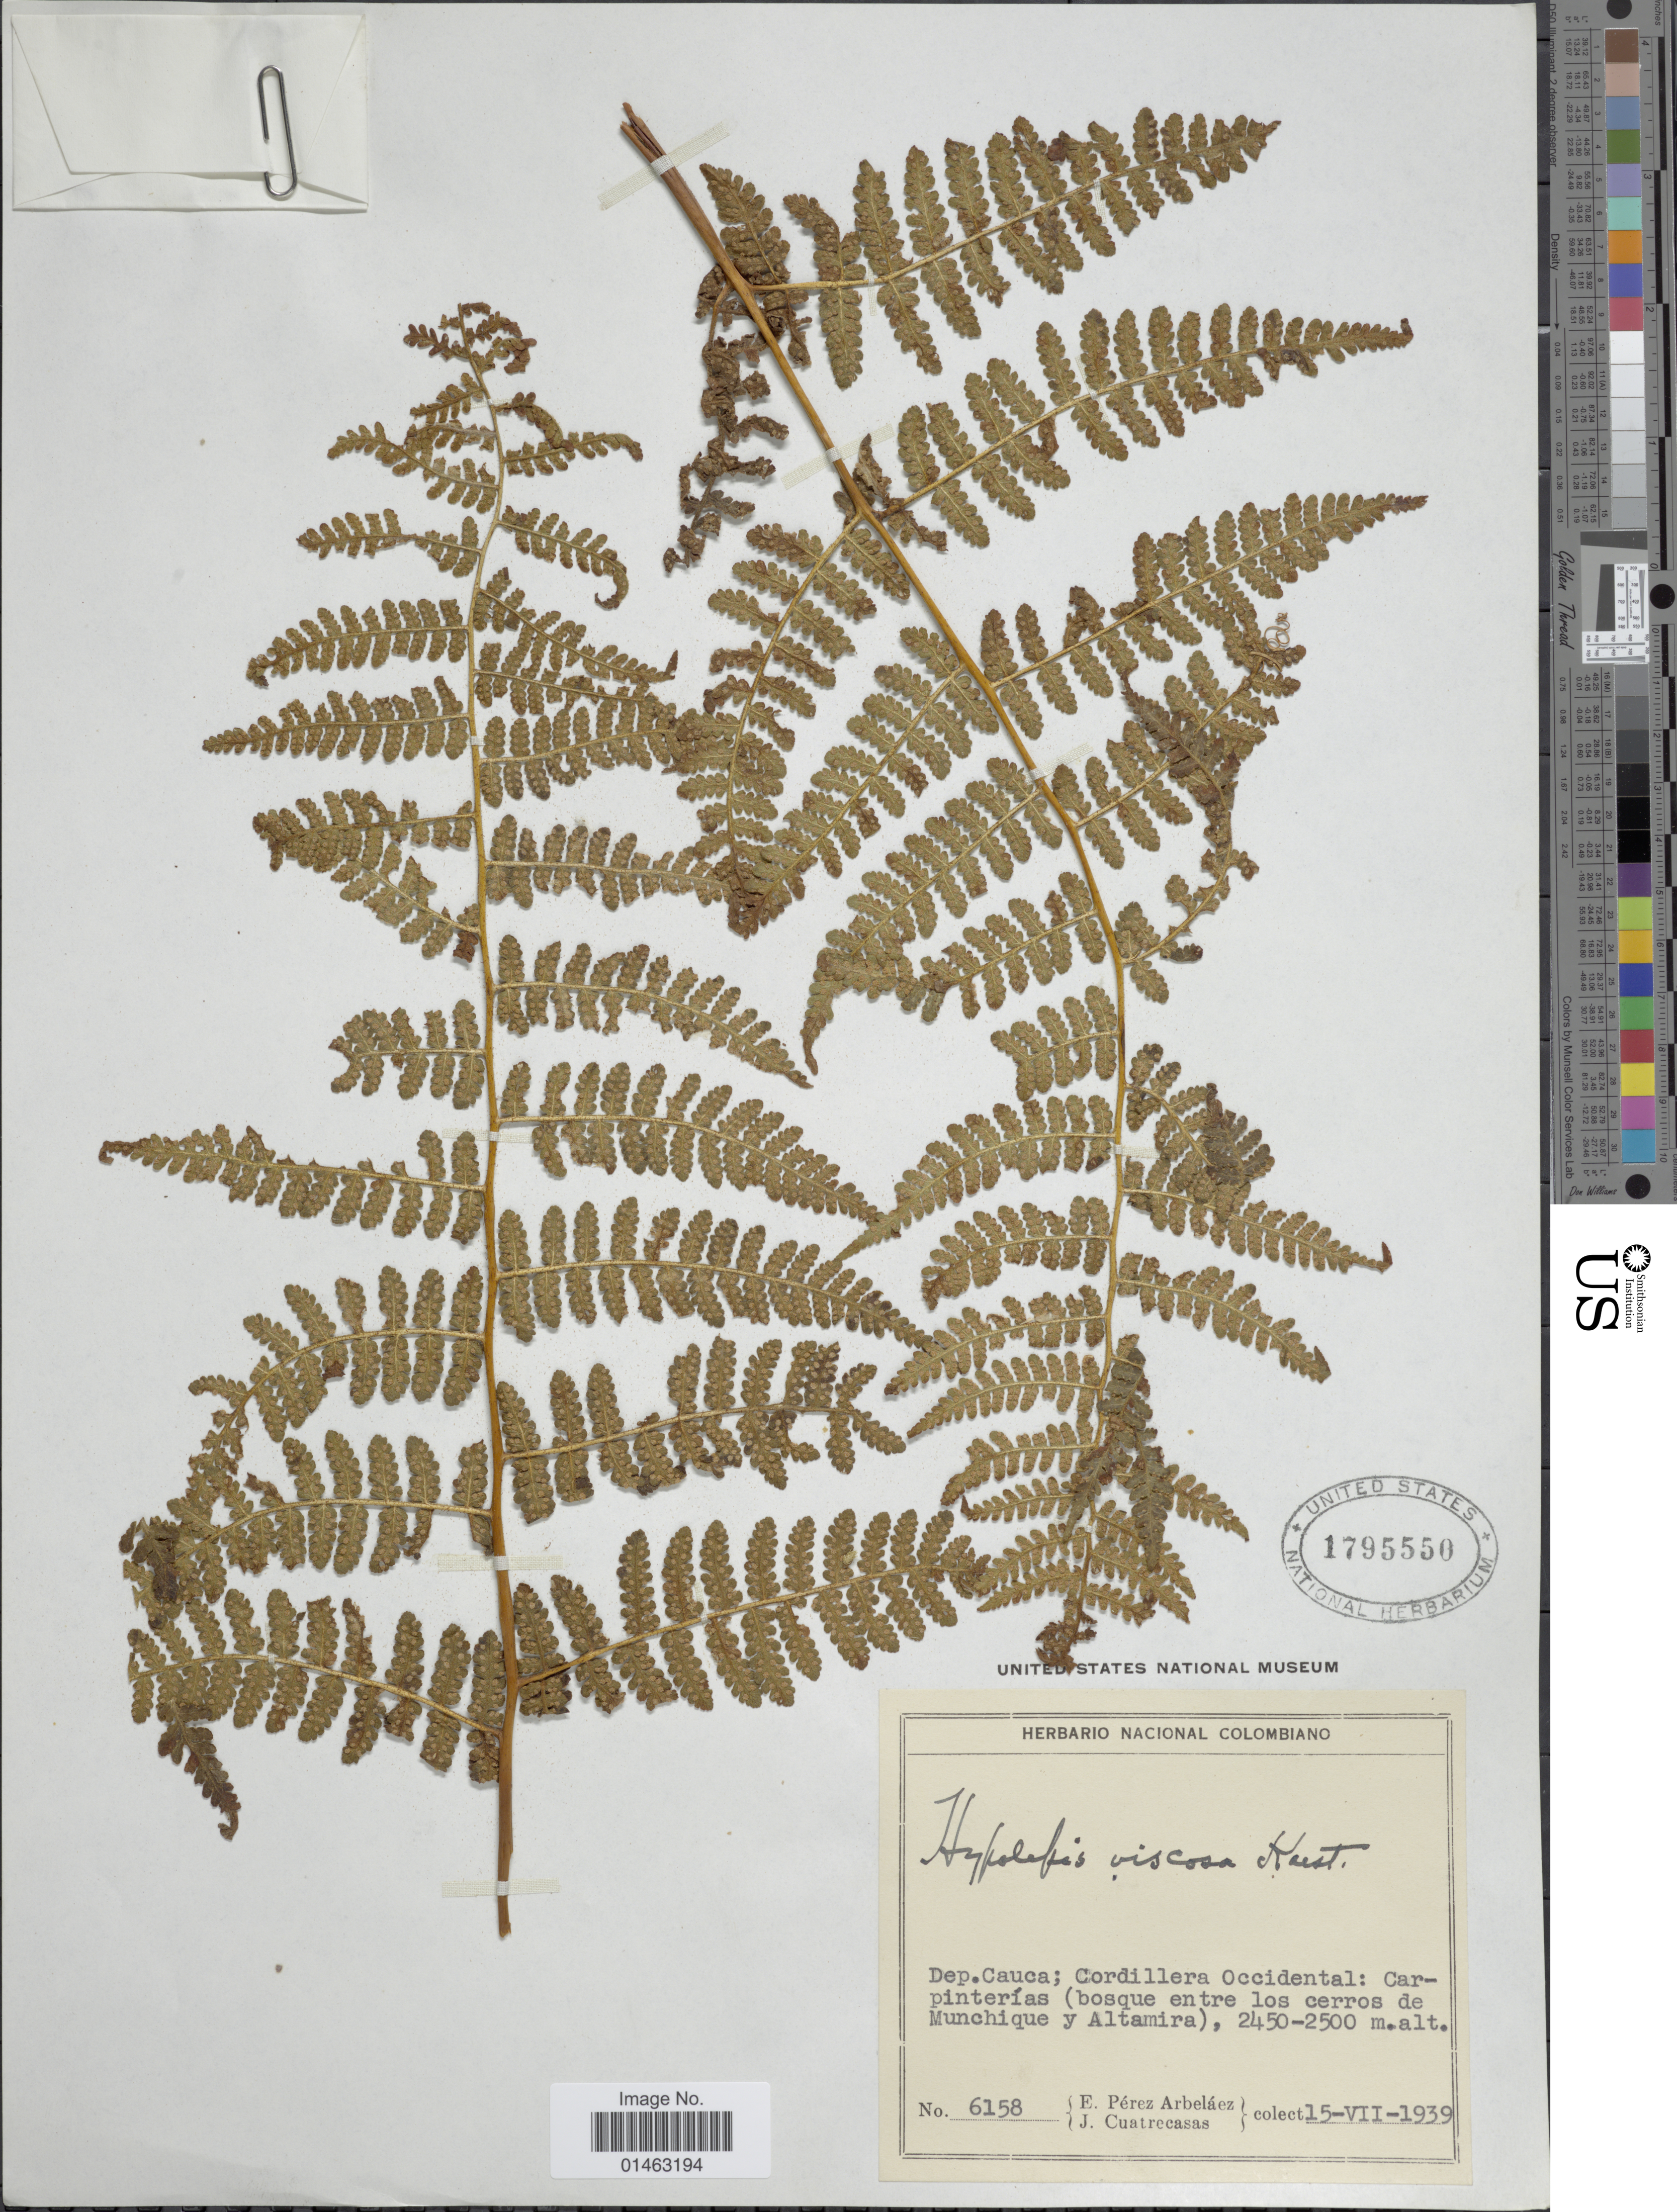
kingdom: Plantae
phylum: Tracheophyta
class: Polypodiopsida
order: Polypodiales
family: Dennstaedtiaceae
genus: Hypolepis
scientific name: Hypolepis viscosa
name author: H. Karst.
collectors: E. Pérez Arbeláez & J. Cuatrecasas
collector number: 6158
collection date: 1939-07-15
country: Colombia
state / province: Cauca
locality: Cordillera Occidental: Carpinterías ( bosque entre los cerros de Munchique y Altamira)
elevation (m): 2450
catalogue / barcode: US 1795550